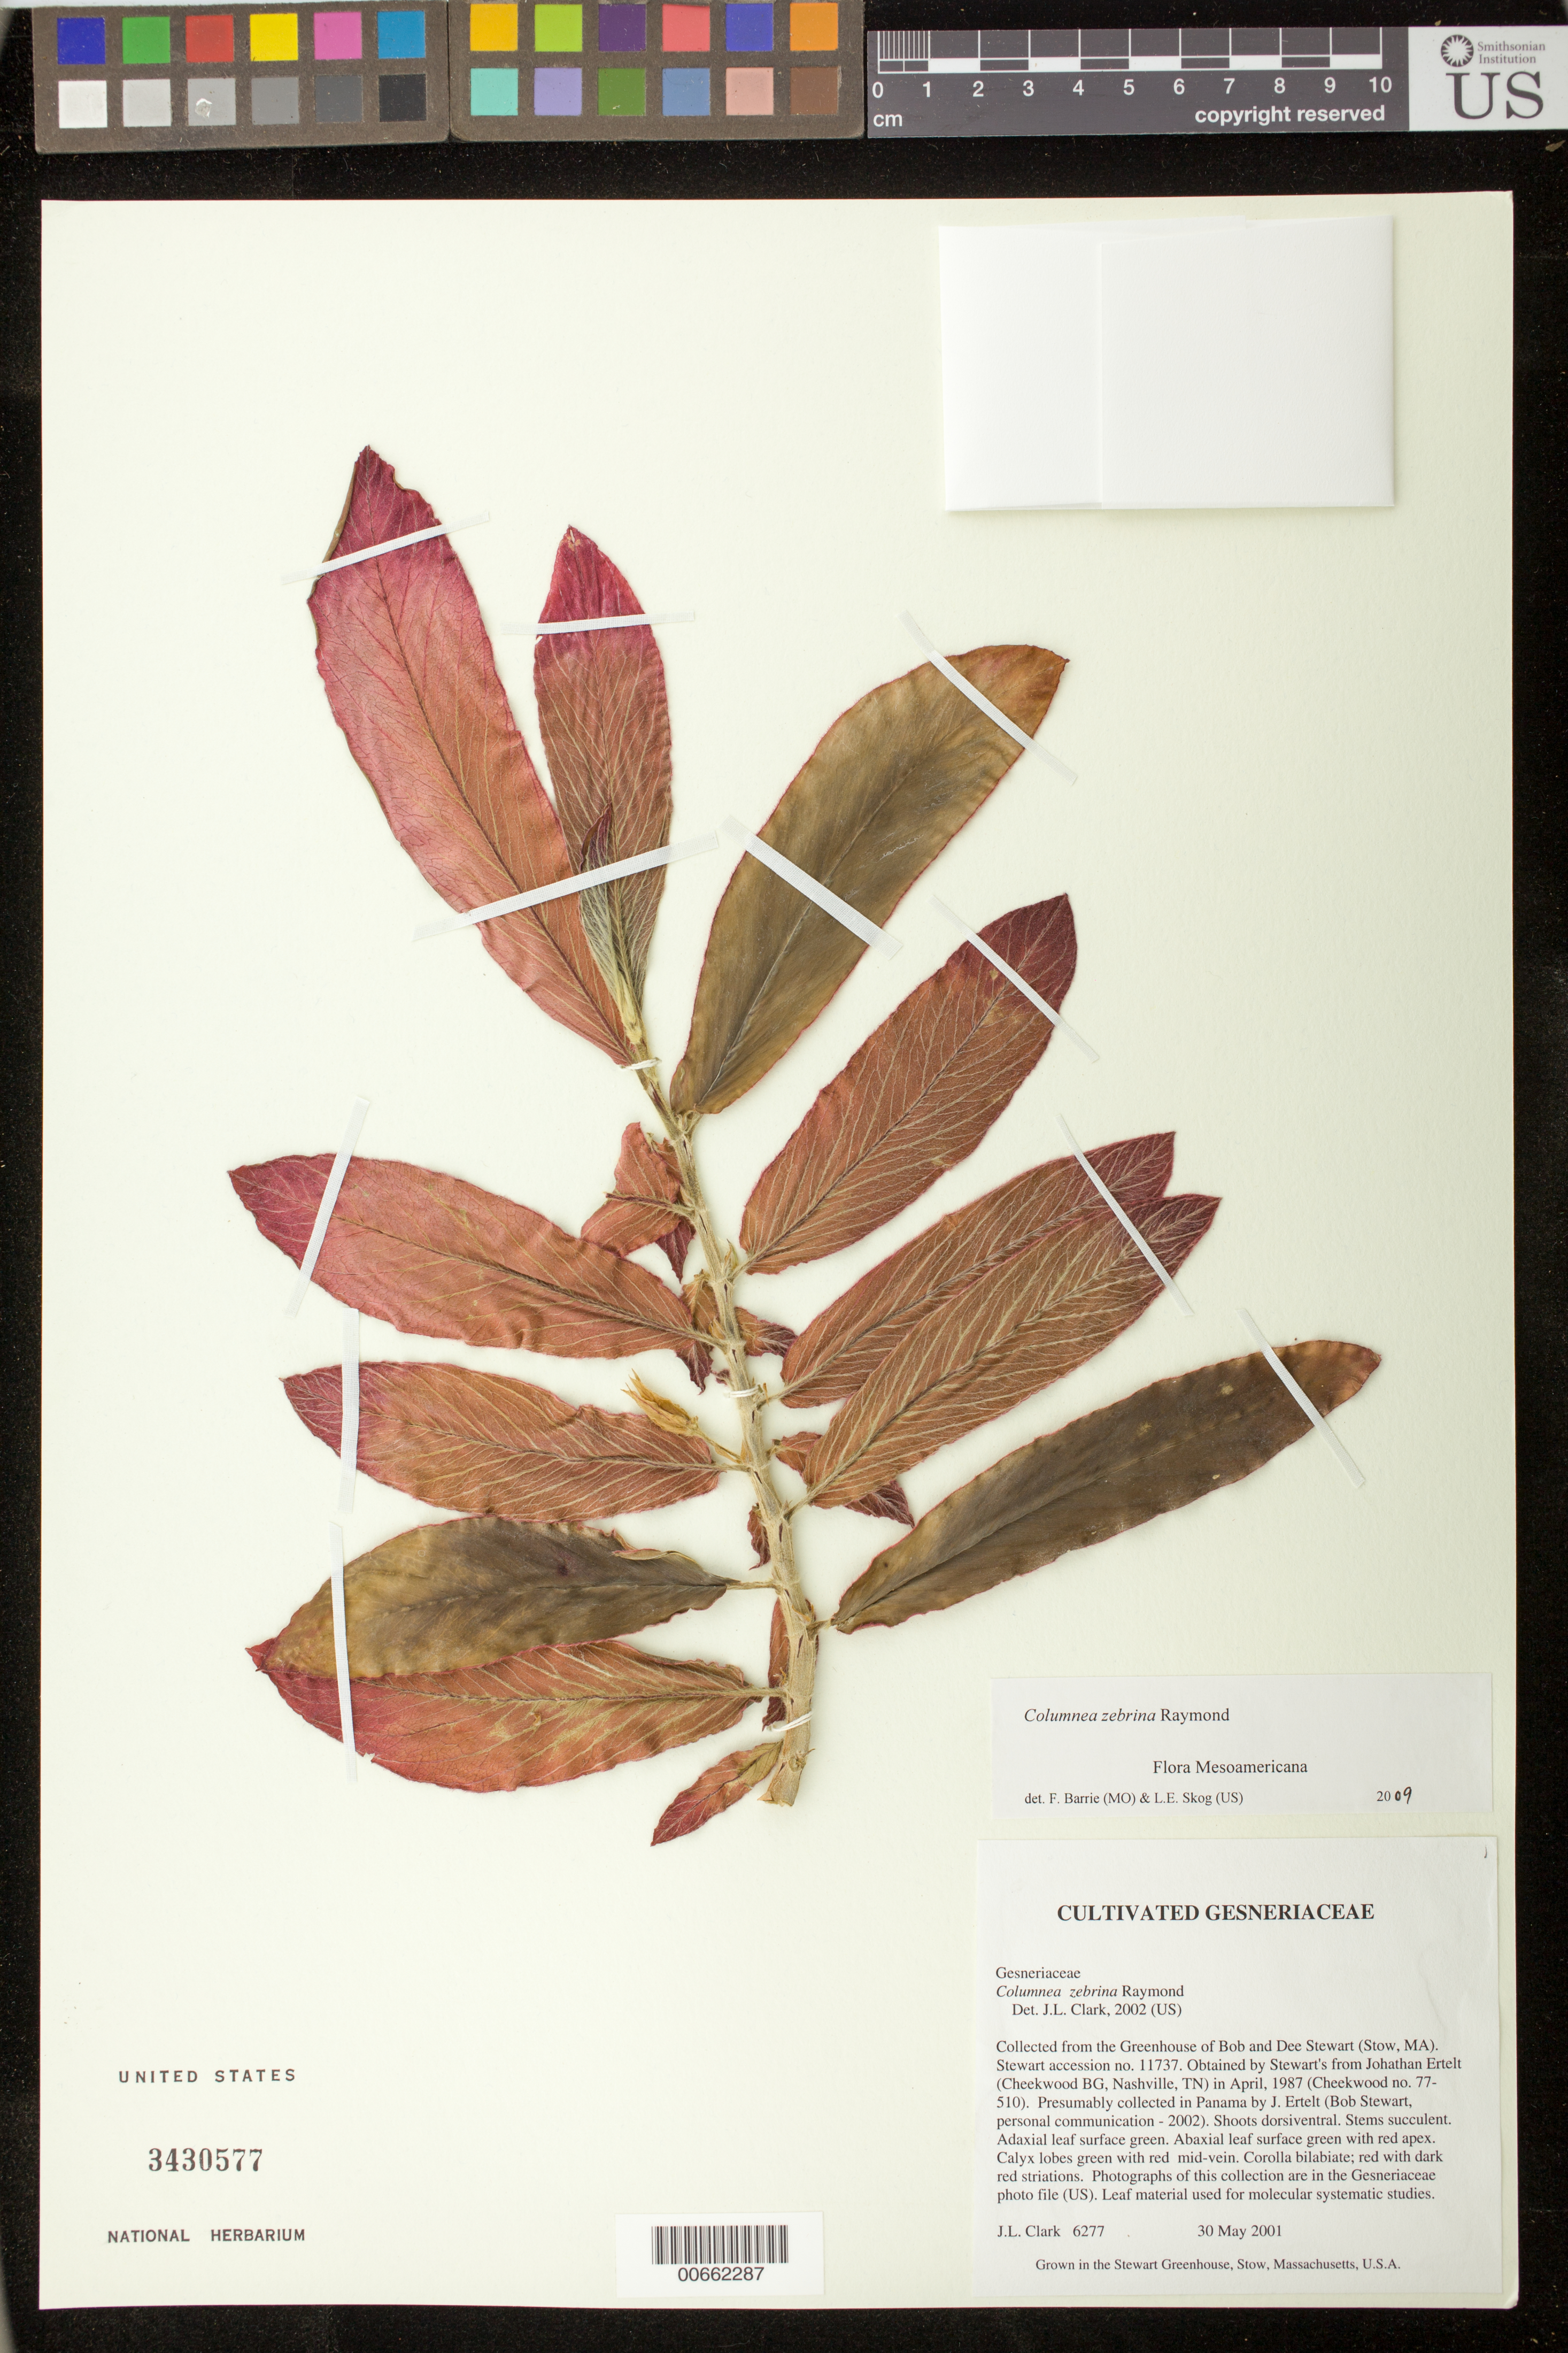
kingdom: Plantae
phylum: Tracheophyta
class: Magnoliopsida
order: Lamiales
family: Gesneriaceae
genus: Columnea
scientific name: Columnea zebrina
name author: Raymond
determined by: Clark, J. L., (SEL), The Marie Selby Botanical Garden (UNITED STATES)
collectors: J. L. Clark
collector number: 6277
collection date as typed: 30 May 2001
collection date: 2001-05-30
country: Panama (?)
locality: Grown in the Stewart Greenhouse, Stow, Massachusetts, U.S.A.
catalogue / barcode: US 3430577